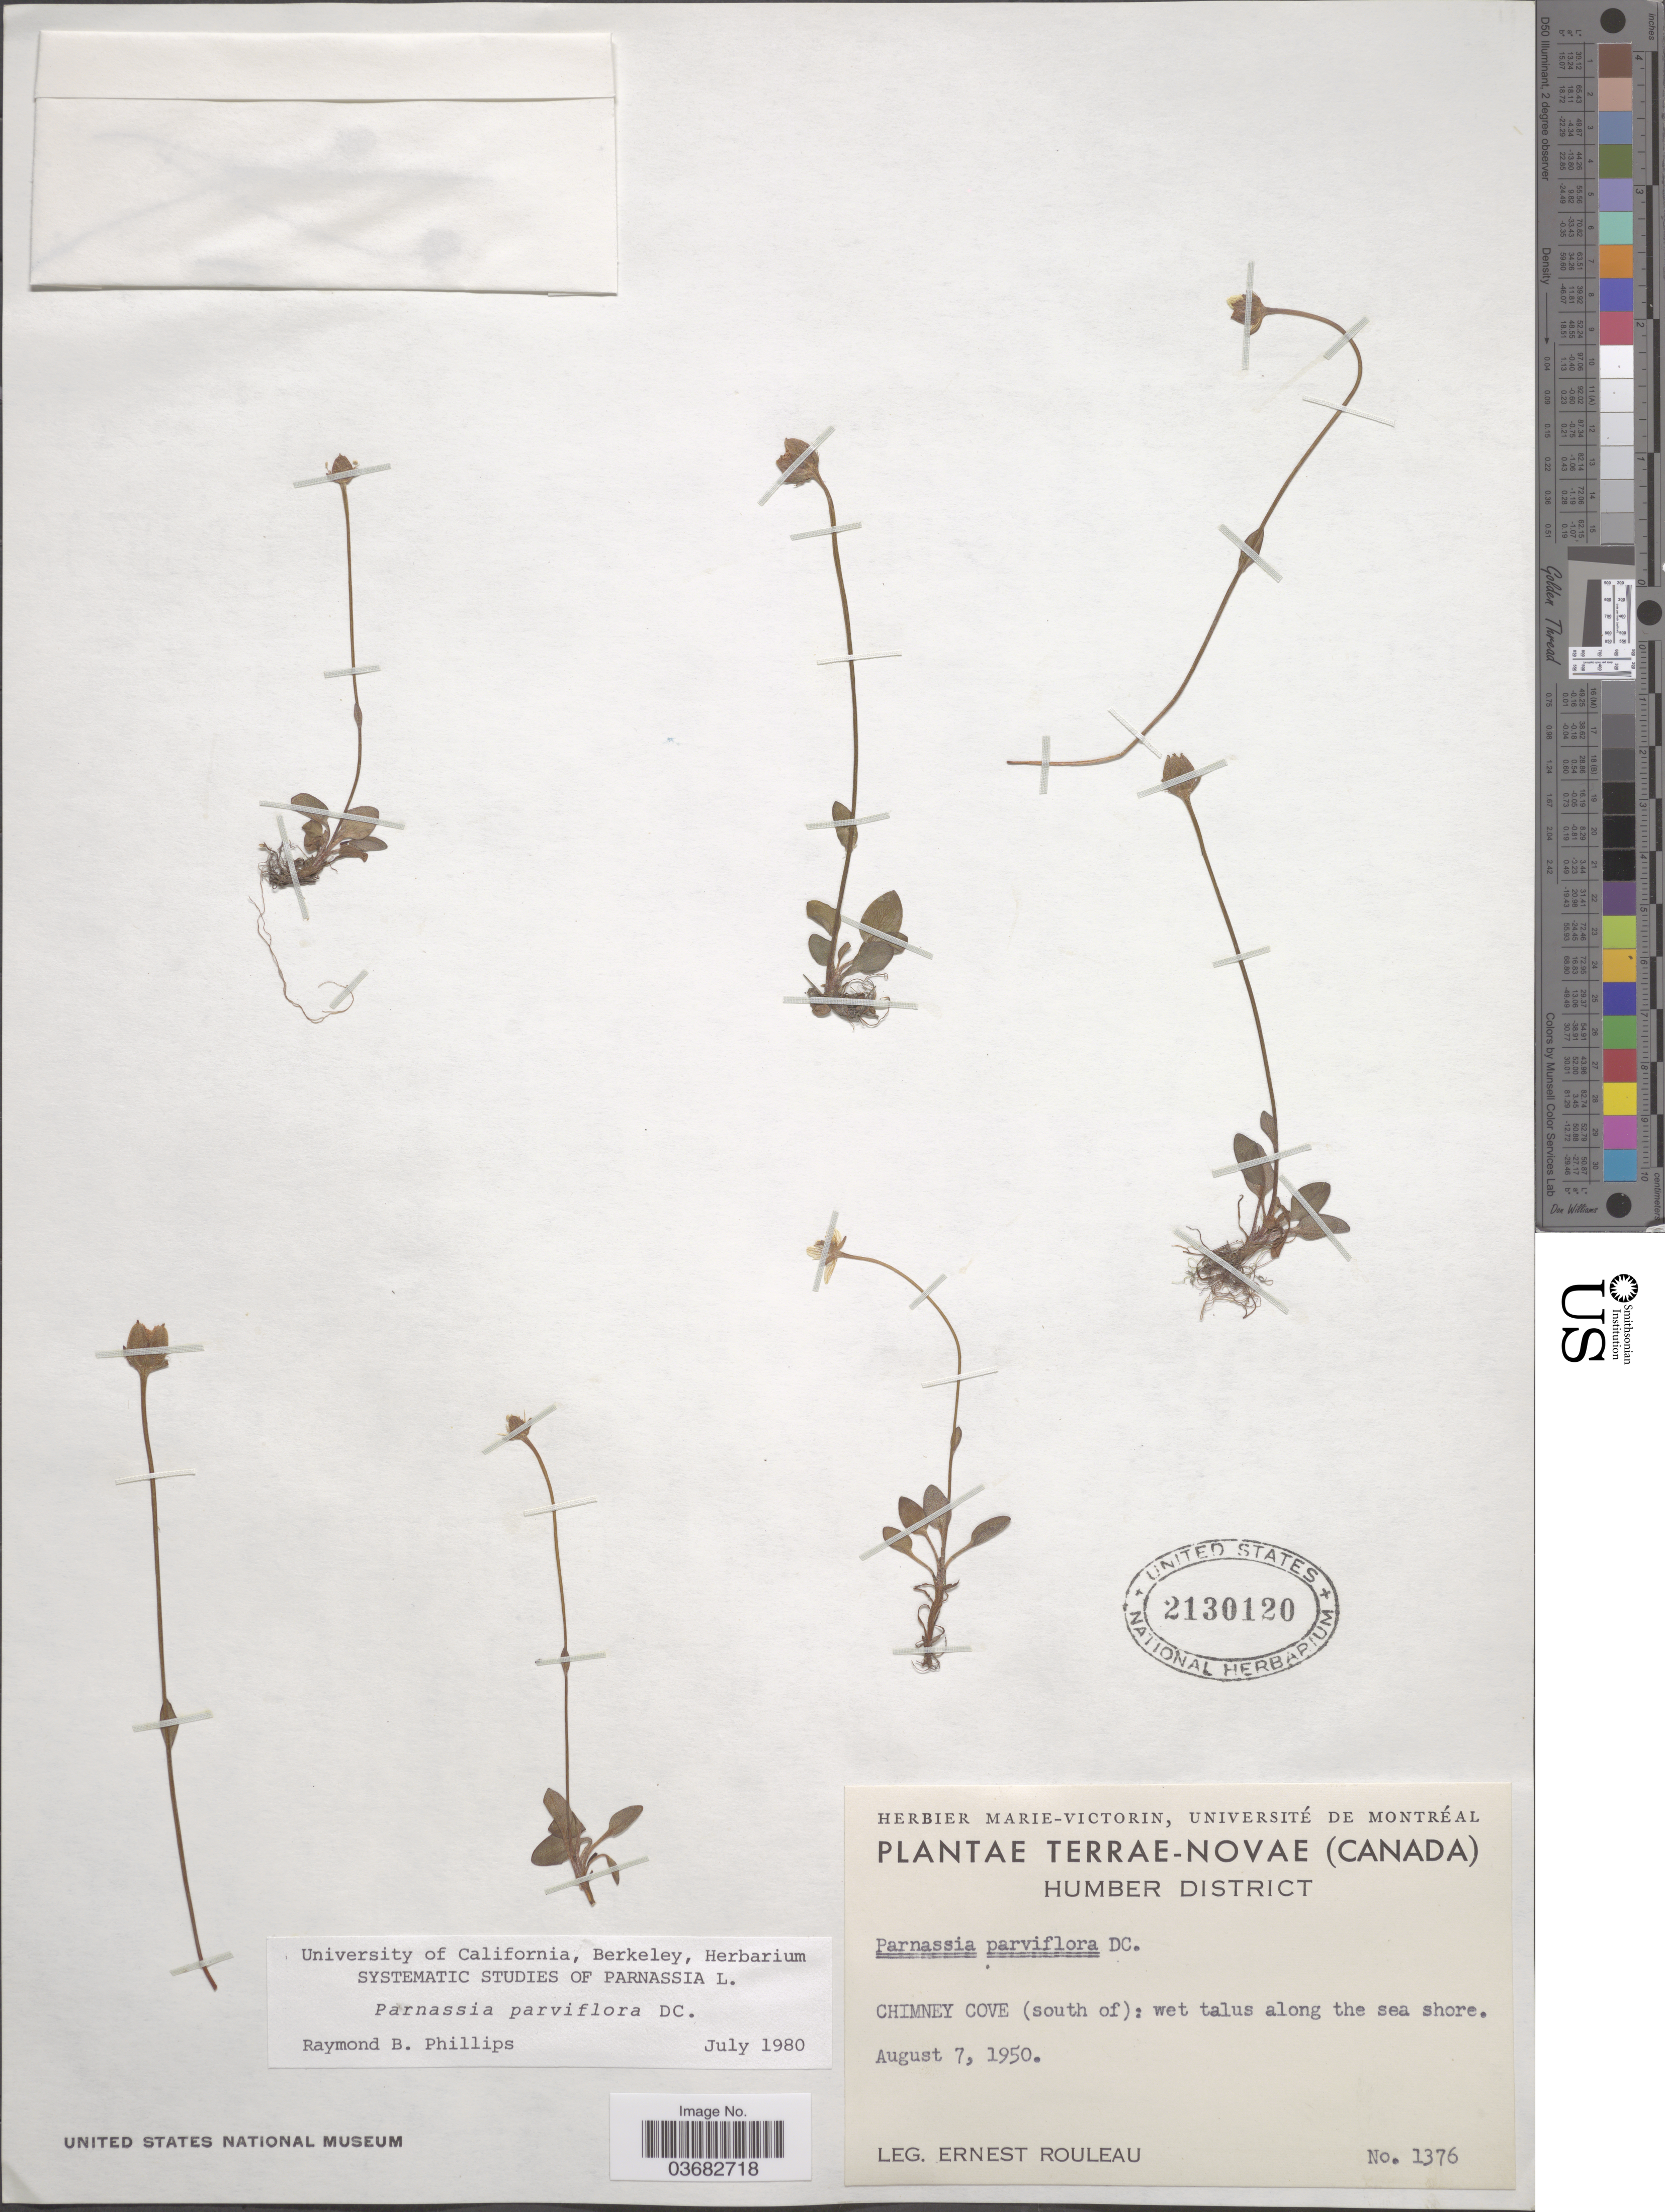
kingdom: Plantae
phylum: Tracheophyta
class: Magnoliopsida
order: Celastrales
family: Parnassiaceae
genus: Parnassia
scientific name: Parnassia parviflora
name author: DC.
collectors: J. Rouleau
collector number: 1376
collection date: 1950-08-07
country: Canada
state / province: Newfoundland and Labrador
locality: Terrae-Novae. Humber District. Chimney Cove (south of): wet talus along the sea shore.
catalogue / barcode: US 2130120